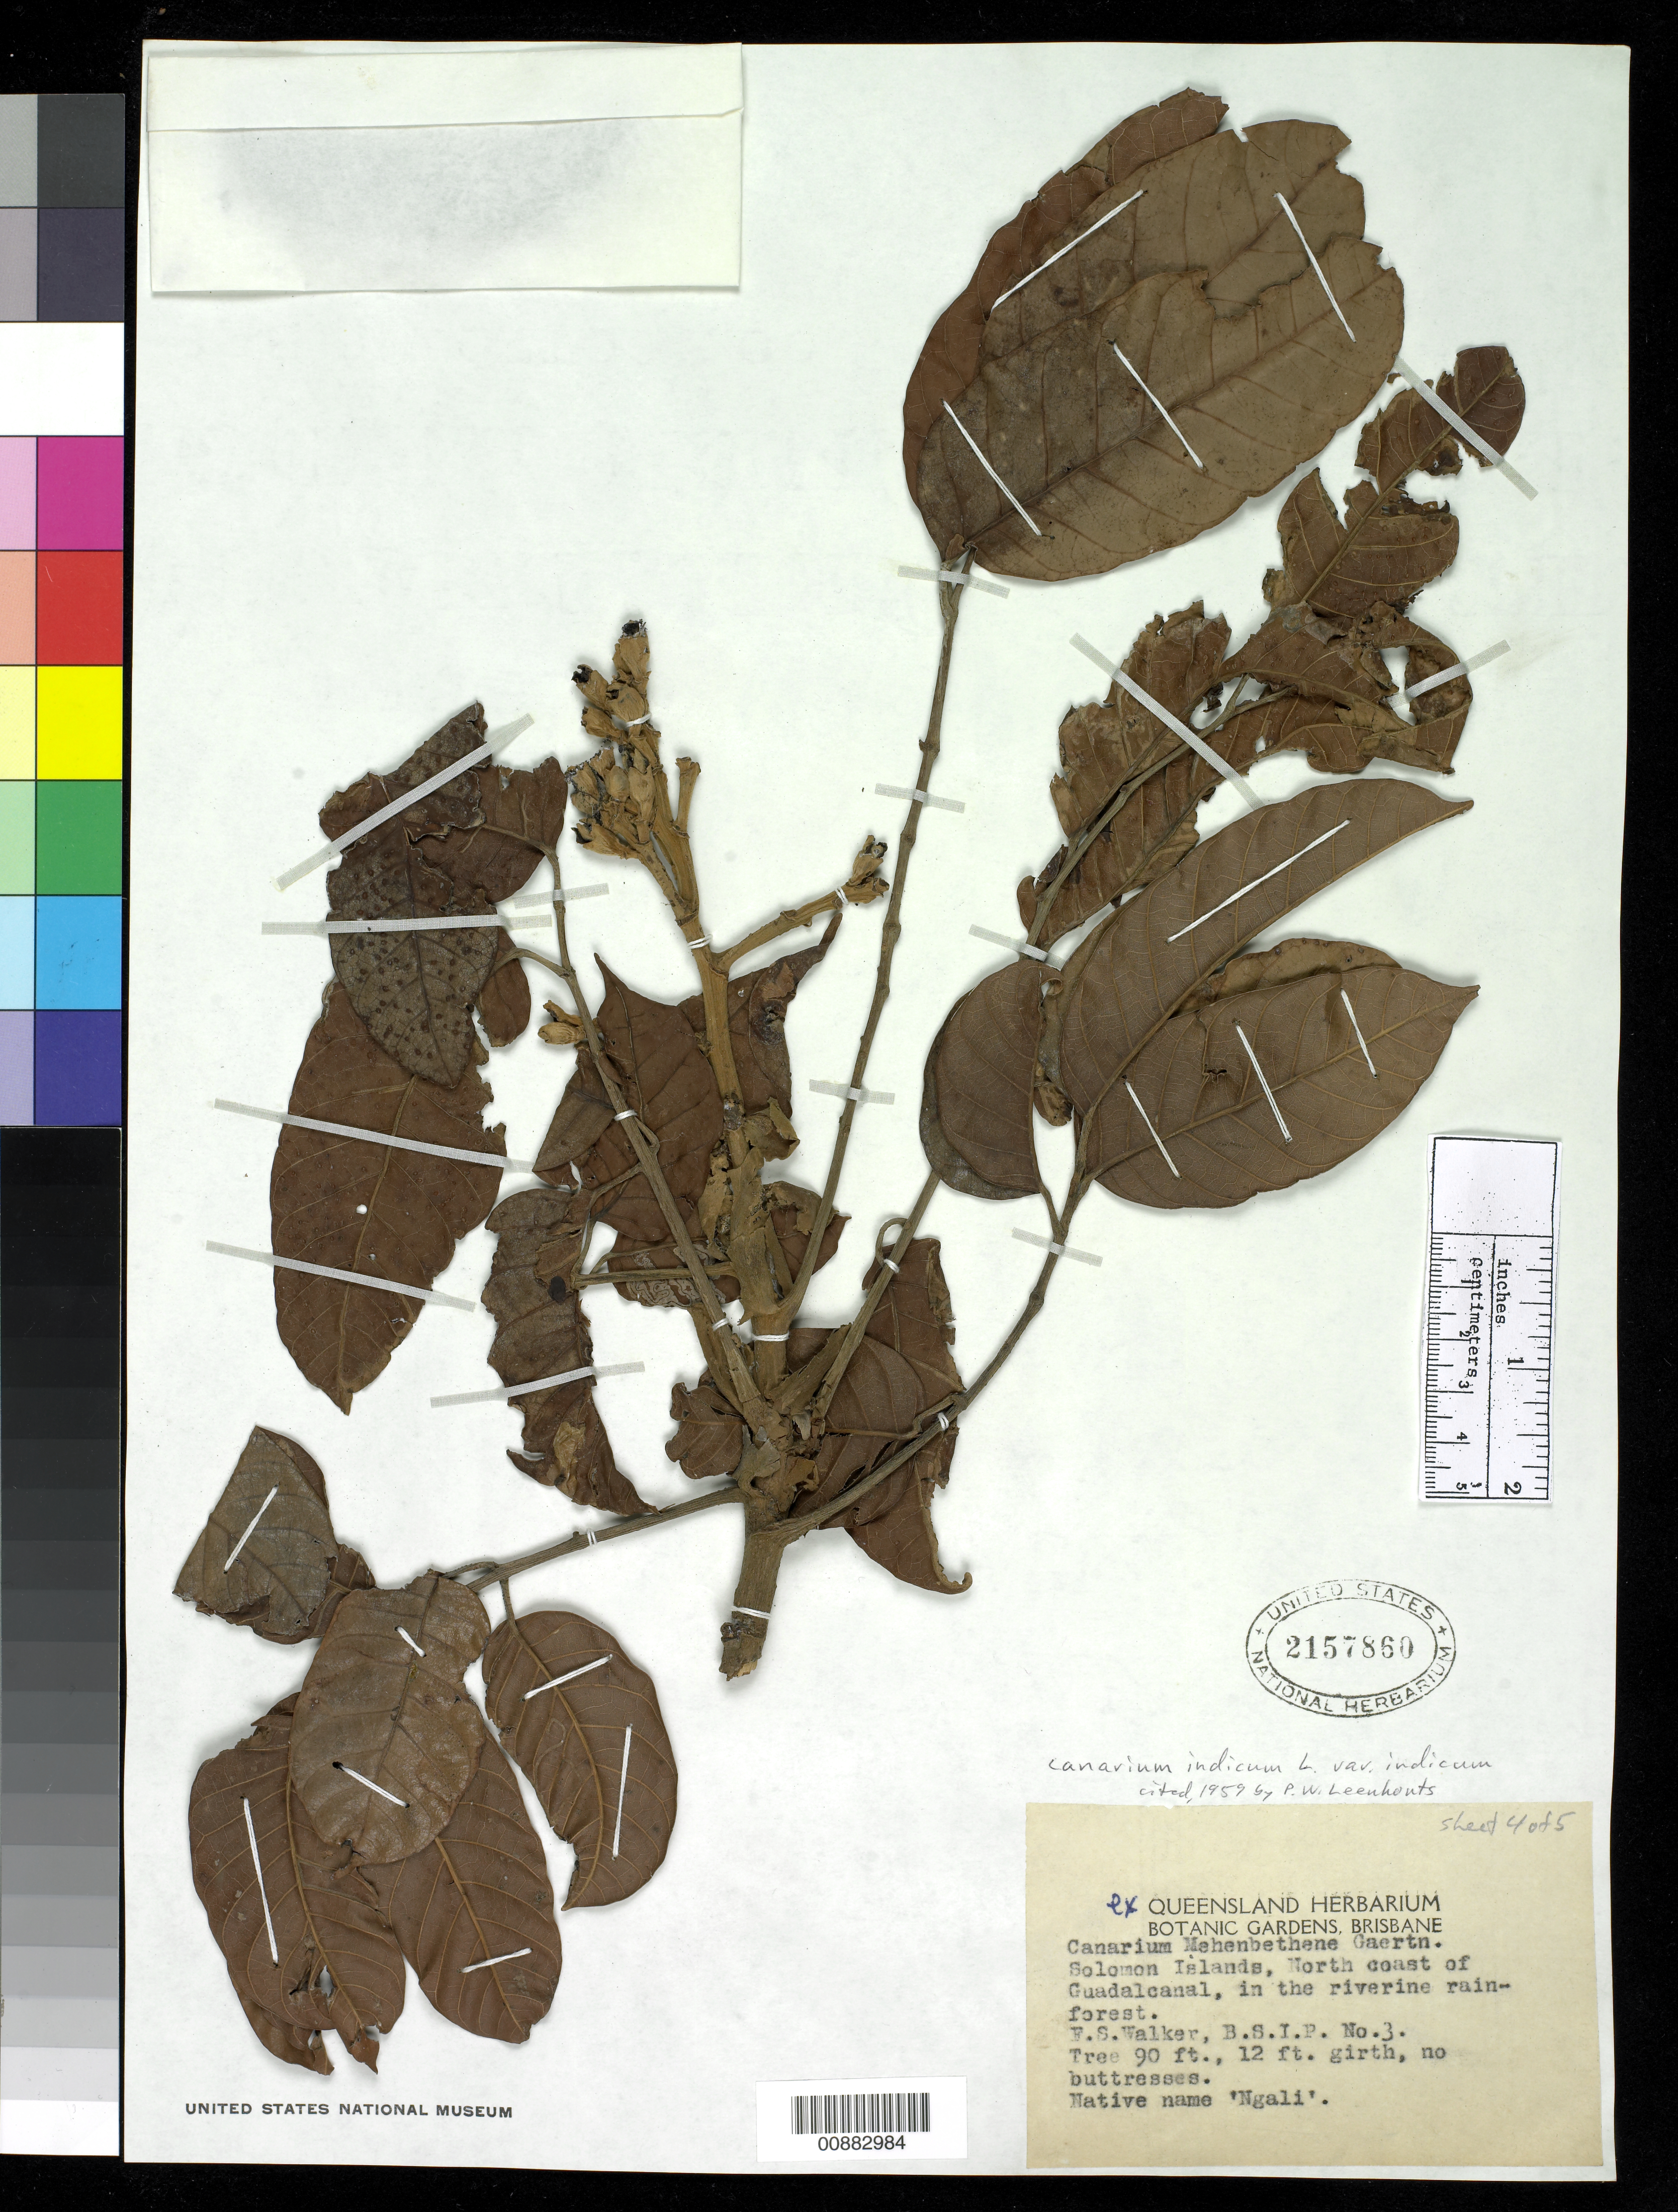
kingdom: Plantae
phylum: Tracheophyta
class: Magnoliopsida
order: Sapindales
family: Burseraceae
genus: Canarium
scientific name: Canarium mehenbethene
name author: Gaertn.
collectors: F. Walker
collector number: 3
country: Solomon Islands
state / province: Guadalcanal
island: Guadalcanal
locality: North coast of Guadalcanal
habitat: in the riverine rainforest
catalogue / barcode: US 2157860